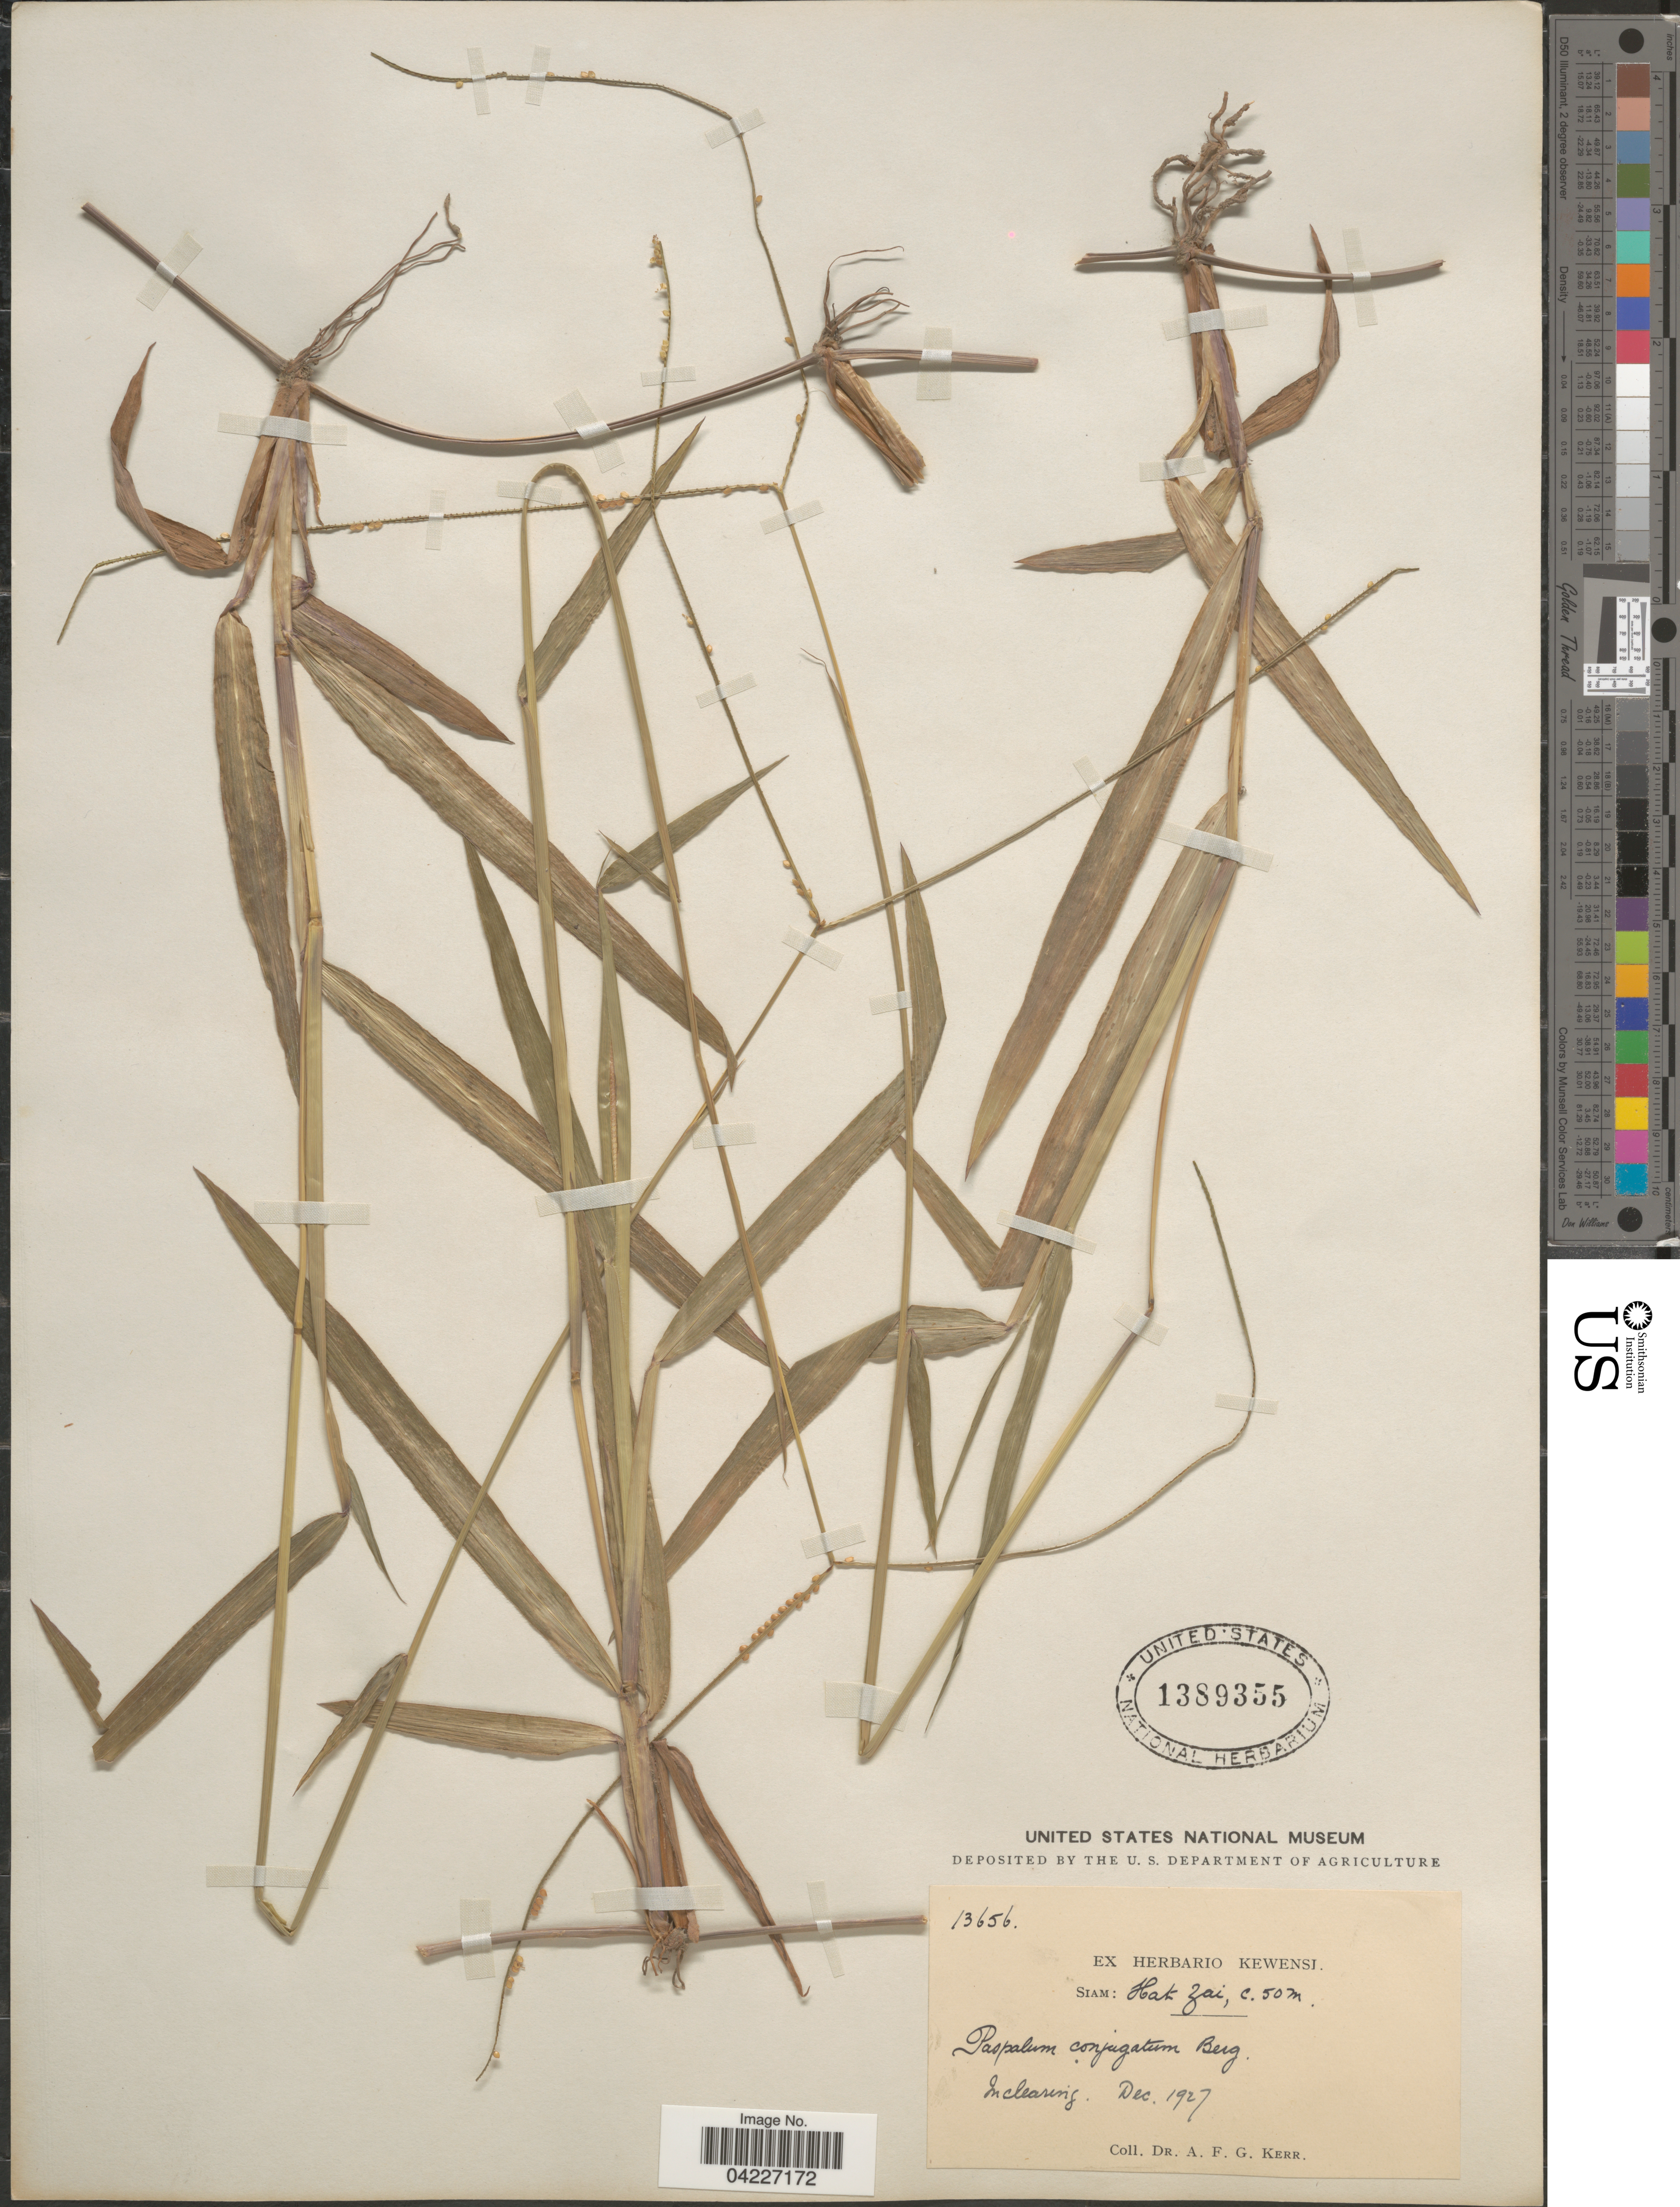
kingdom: Plantae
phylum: Tracheophyta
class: Liliopsida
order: Poales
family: Poaceae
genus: Paspalum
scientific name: Paspalum conjugatum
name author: P.J. Bergius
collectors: A. F. G. Kerr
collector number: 13656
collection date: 1927-12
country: Thailand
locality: Siam: Hak Zai.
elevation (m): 50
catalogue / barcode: US 1389355